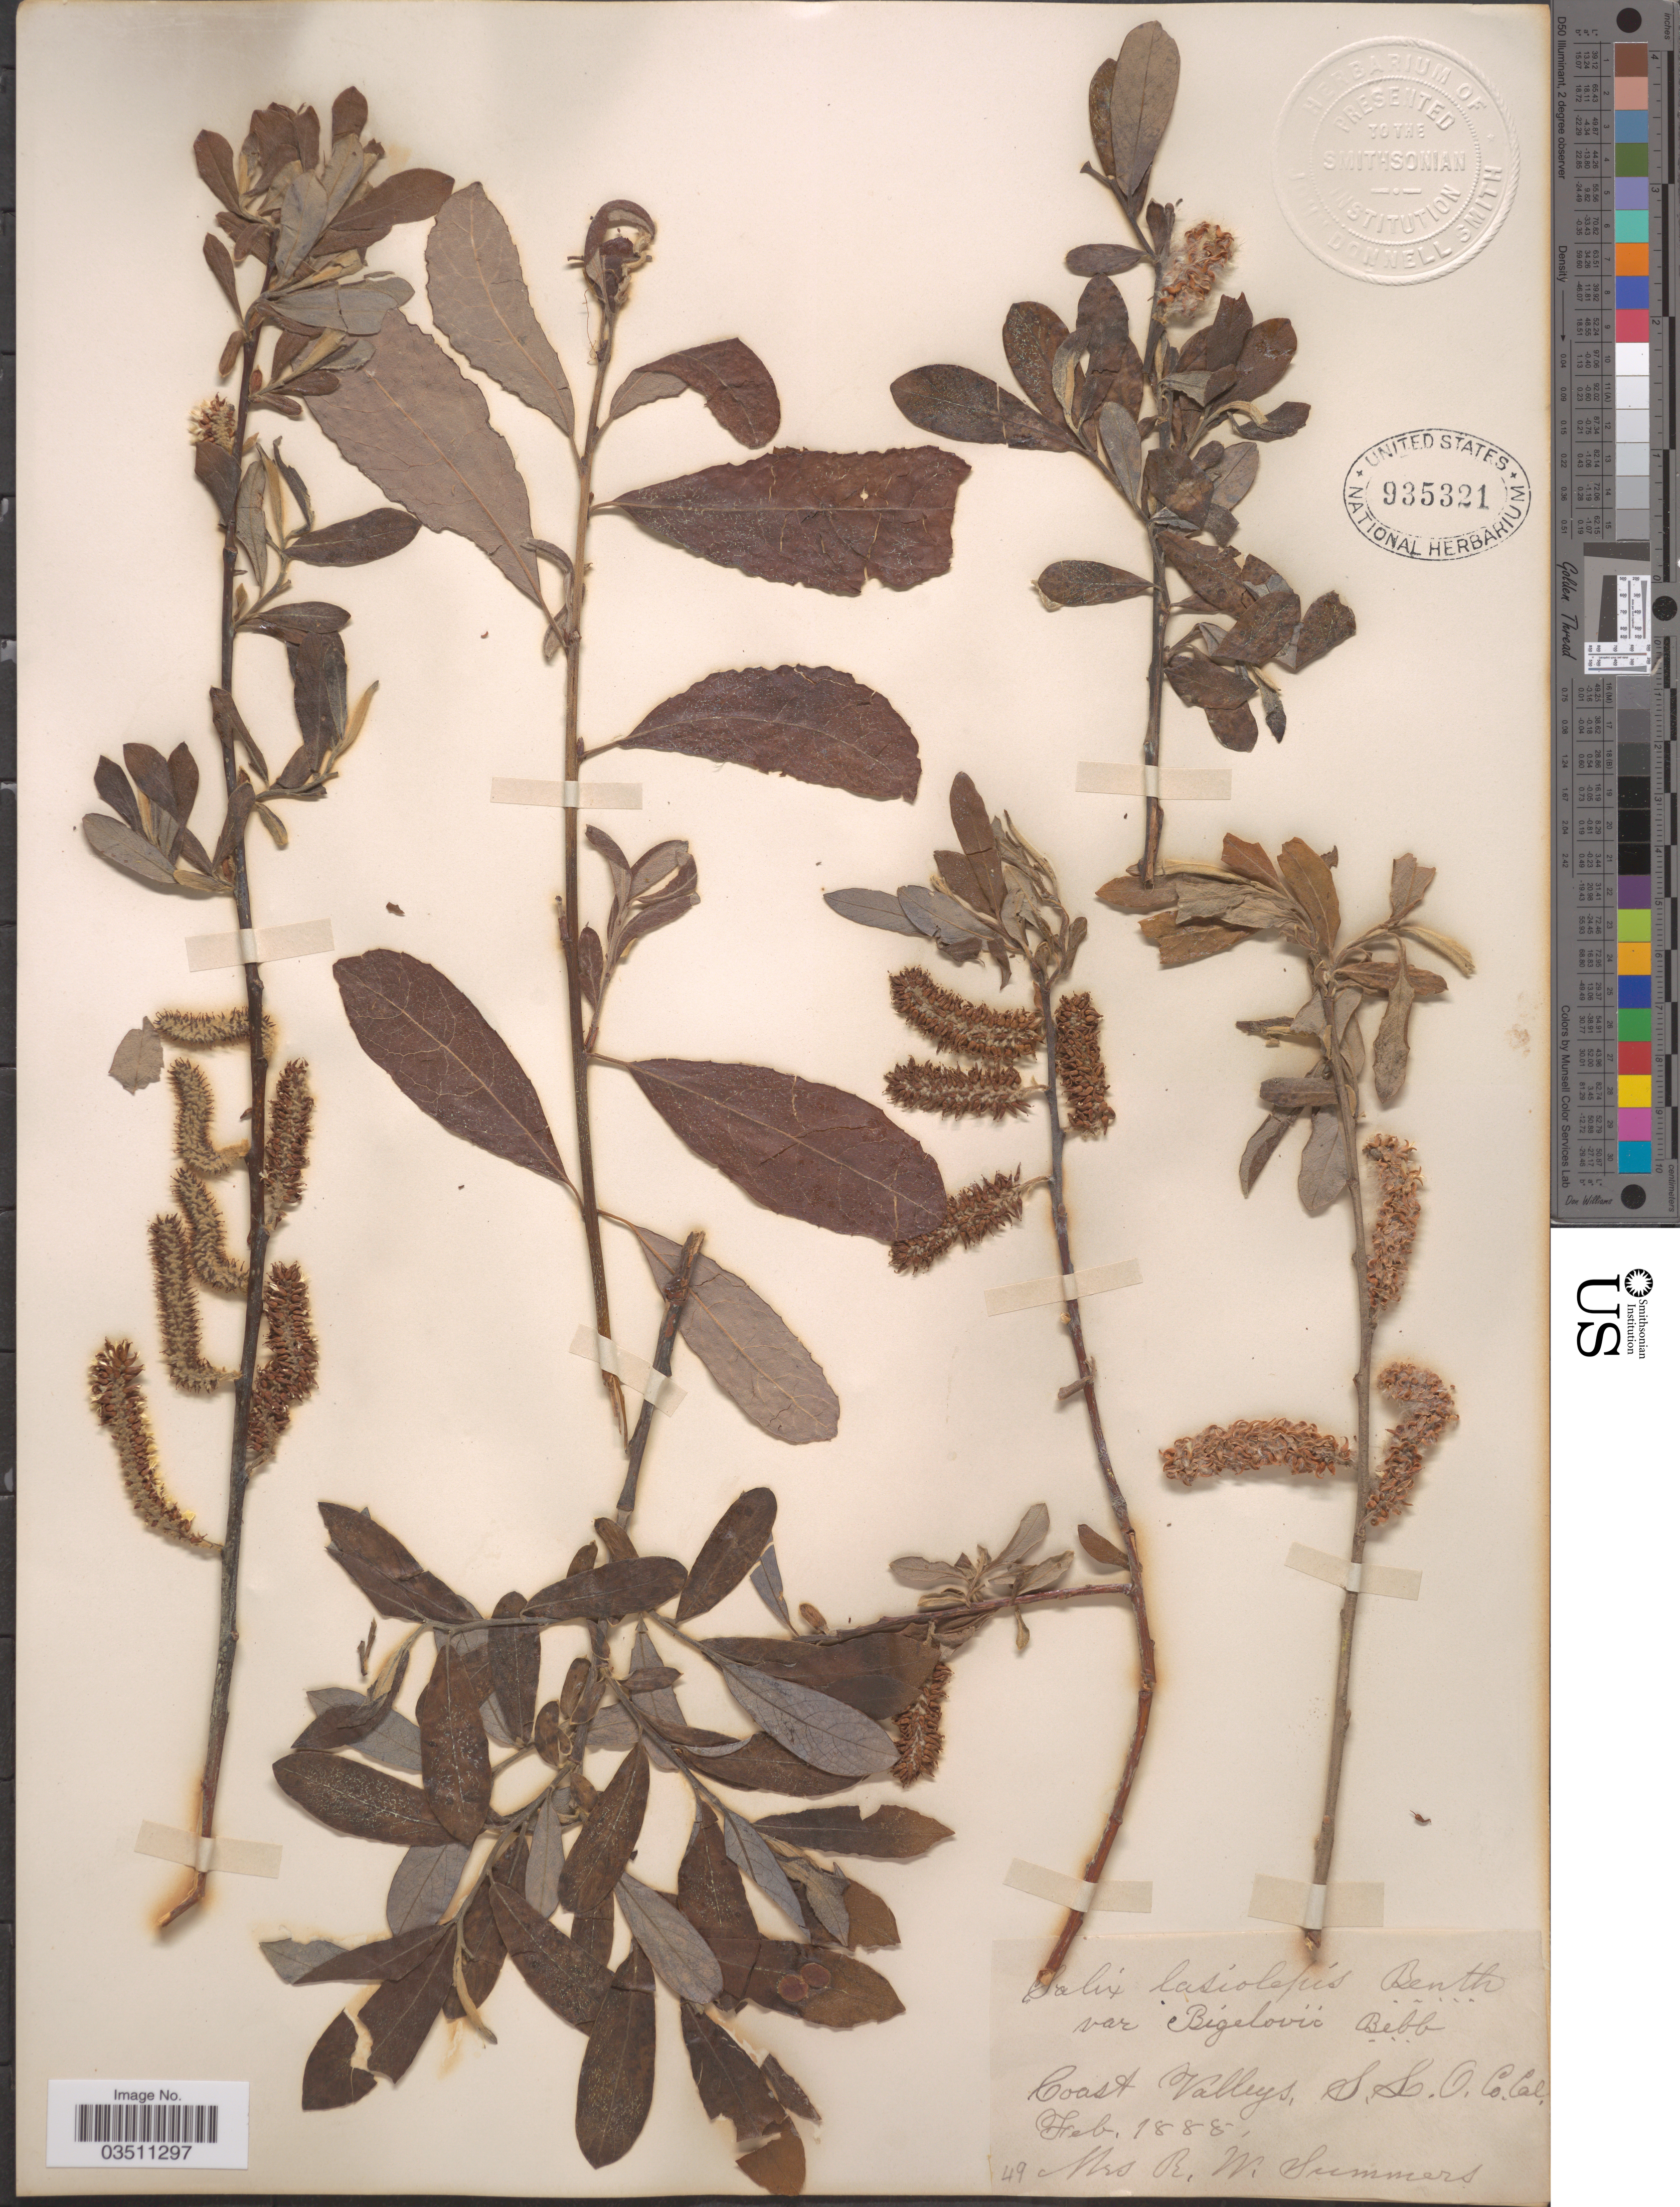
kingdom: Plantae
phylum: Tracheophyta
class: Magnoliopsida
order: Malpighiales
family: Salicaceae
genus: Salix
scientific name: Salix lasiolepis var. bigelovii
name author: Benth.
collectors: R. Summers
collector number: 49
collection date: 1888-02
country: United States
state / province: California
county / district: San Luis Obispo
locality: Coast Valleys, S.L.O. Co.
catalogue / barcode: US 935321